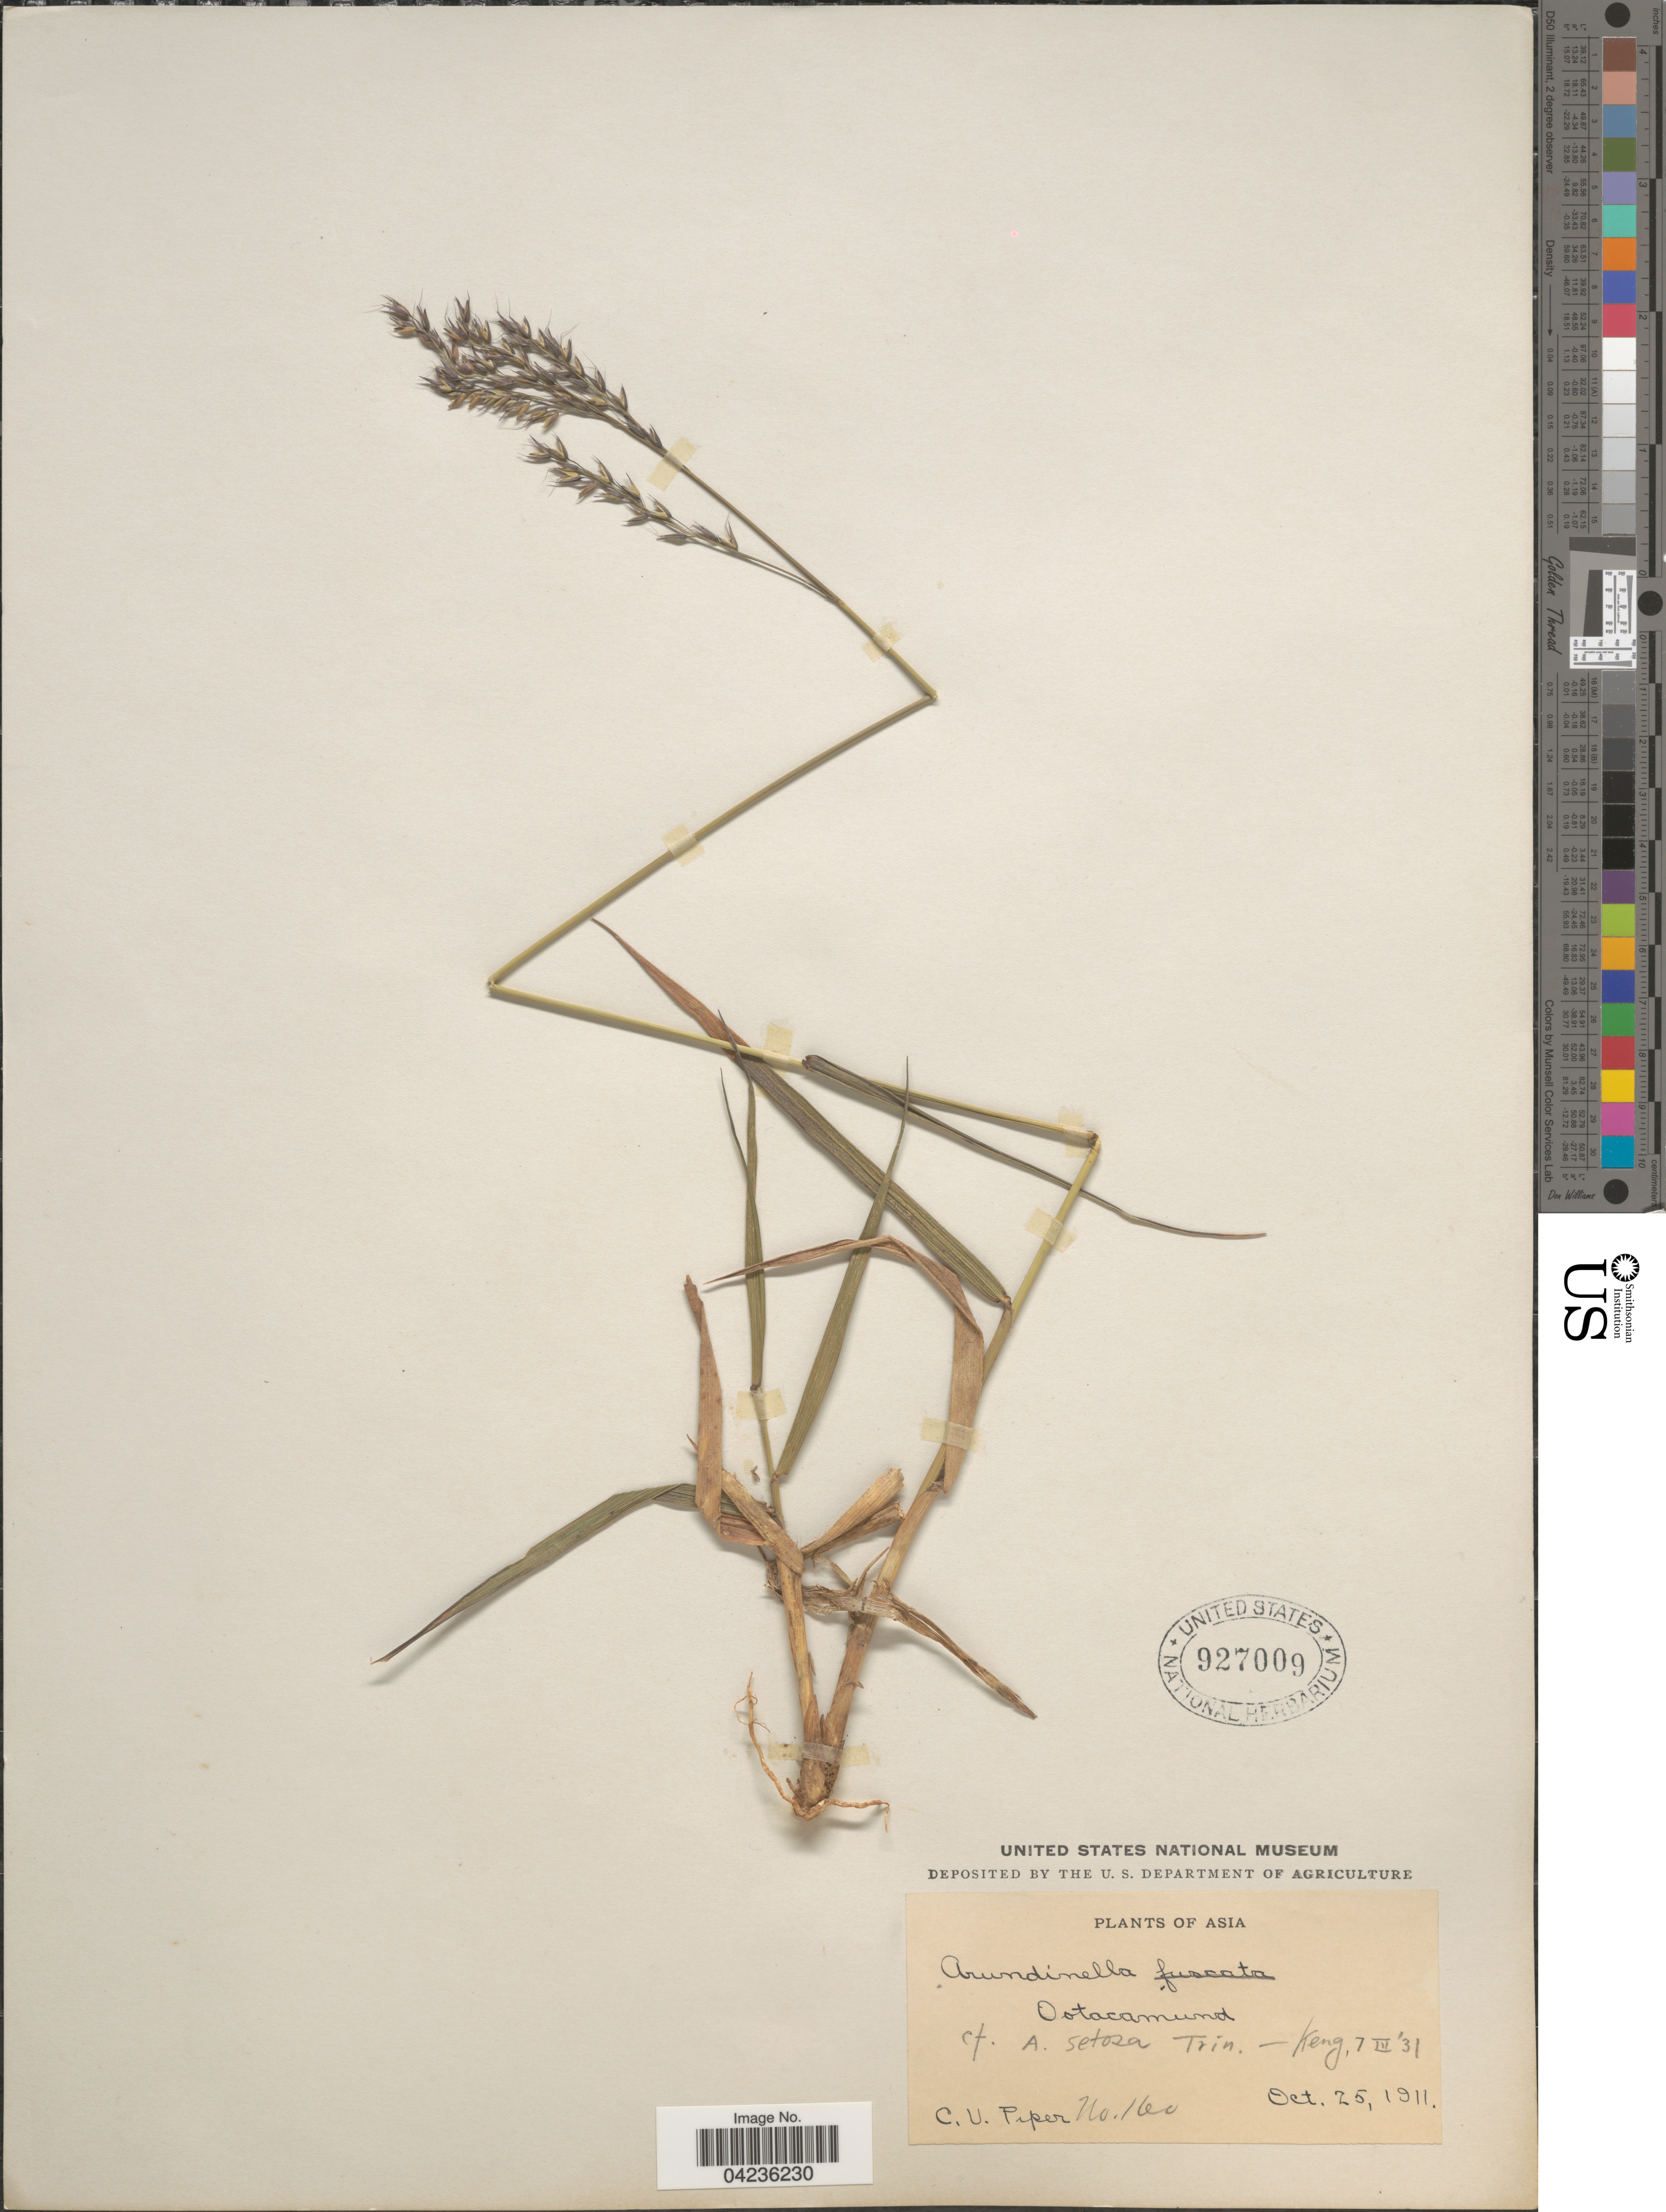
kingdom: Plantae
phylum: Tracheophyta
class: Liliopsida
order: Poales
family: Poaceae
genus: Arundinella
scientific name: Arundinella setosa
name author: Trin.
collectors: C. V. Piper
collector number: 160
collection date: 1911-10-25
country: India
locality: Ootacamund. Asia.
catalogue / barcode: US 927009